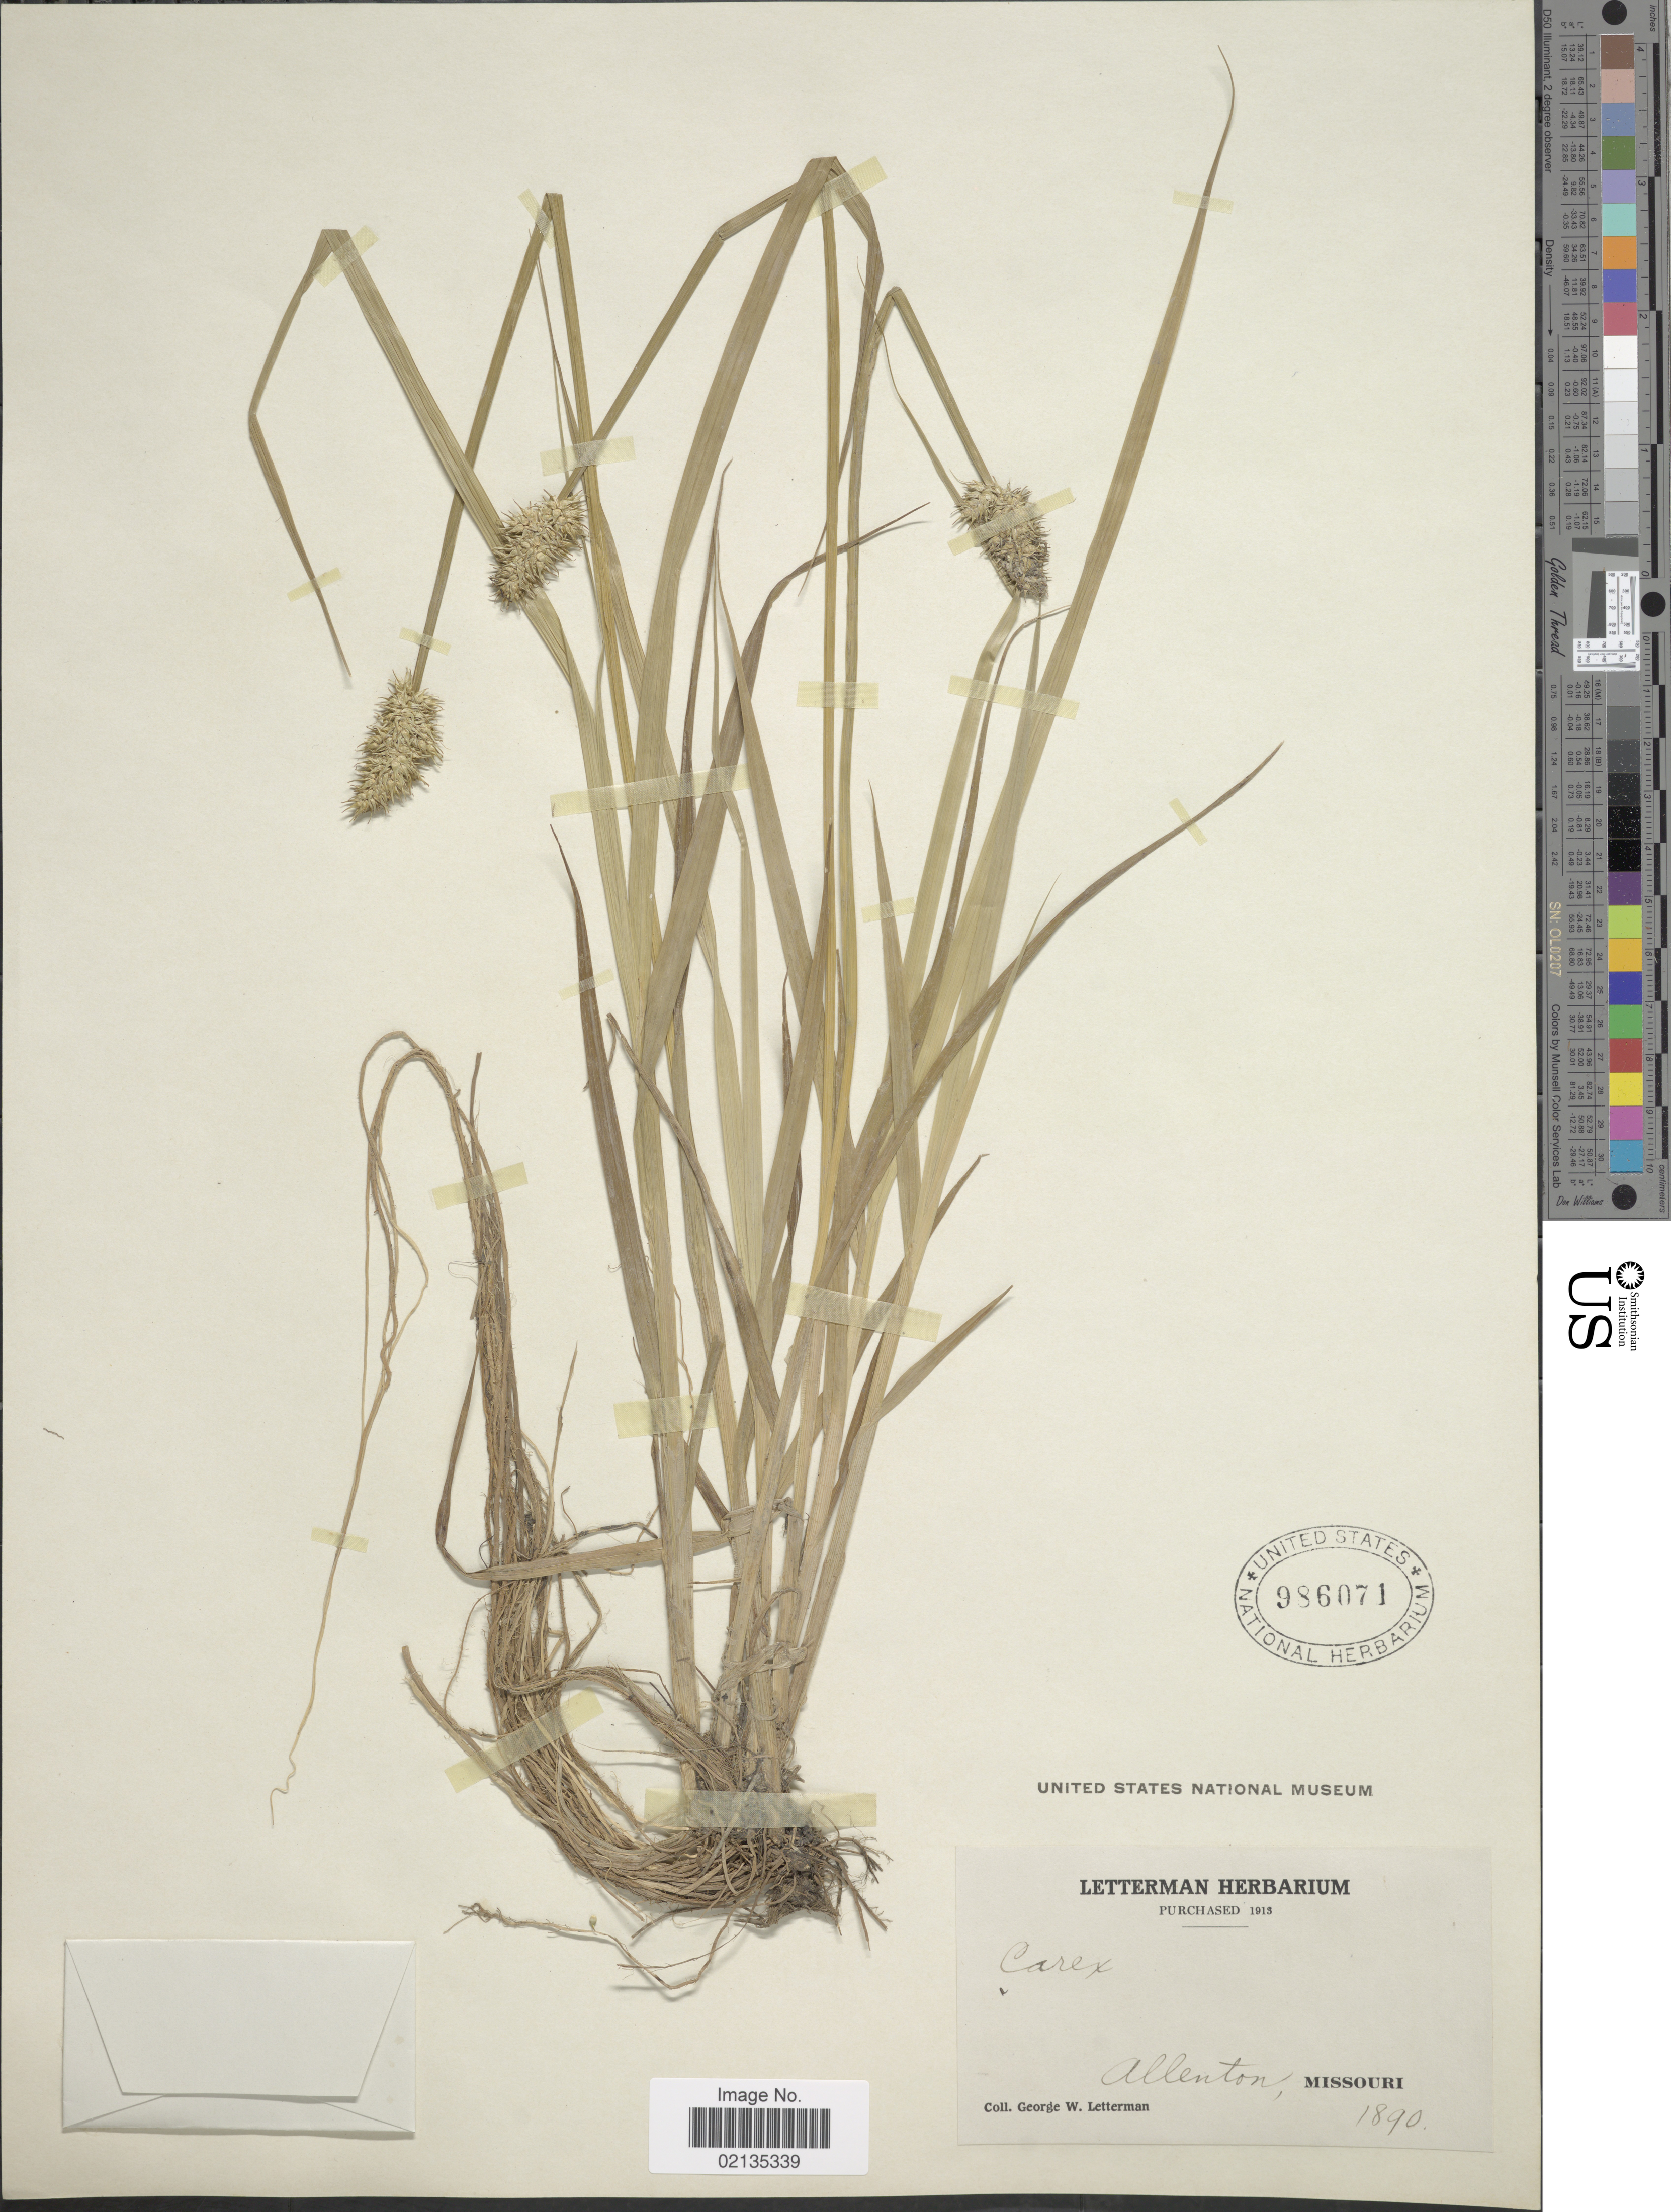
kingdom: Plantae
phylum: Tracheophyta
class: Liliopsida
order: Poales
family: Cyperaceae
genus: Carex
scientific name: Carex stipata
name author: Muhl. ex Willd.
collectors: G. W. Letterman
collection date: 1890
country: United States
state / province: Missouri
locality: Allenton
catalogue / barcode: US 986071